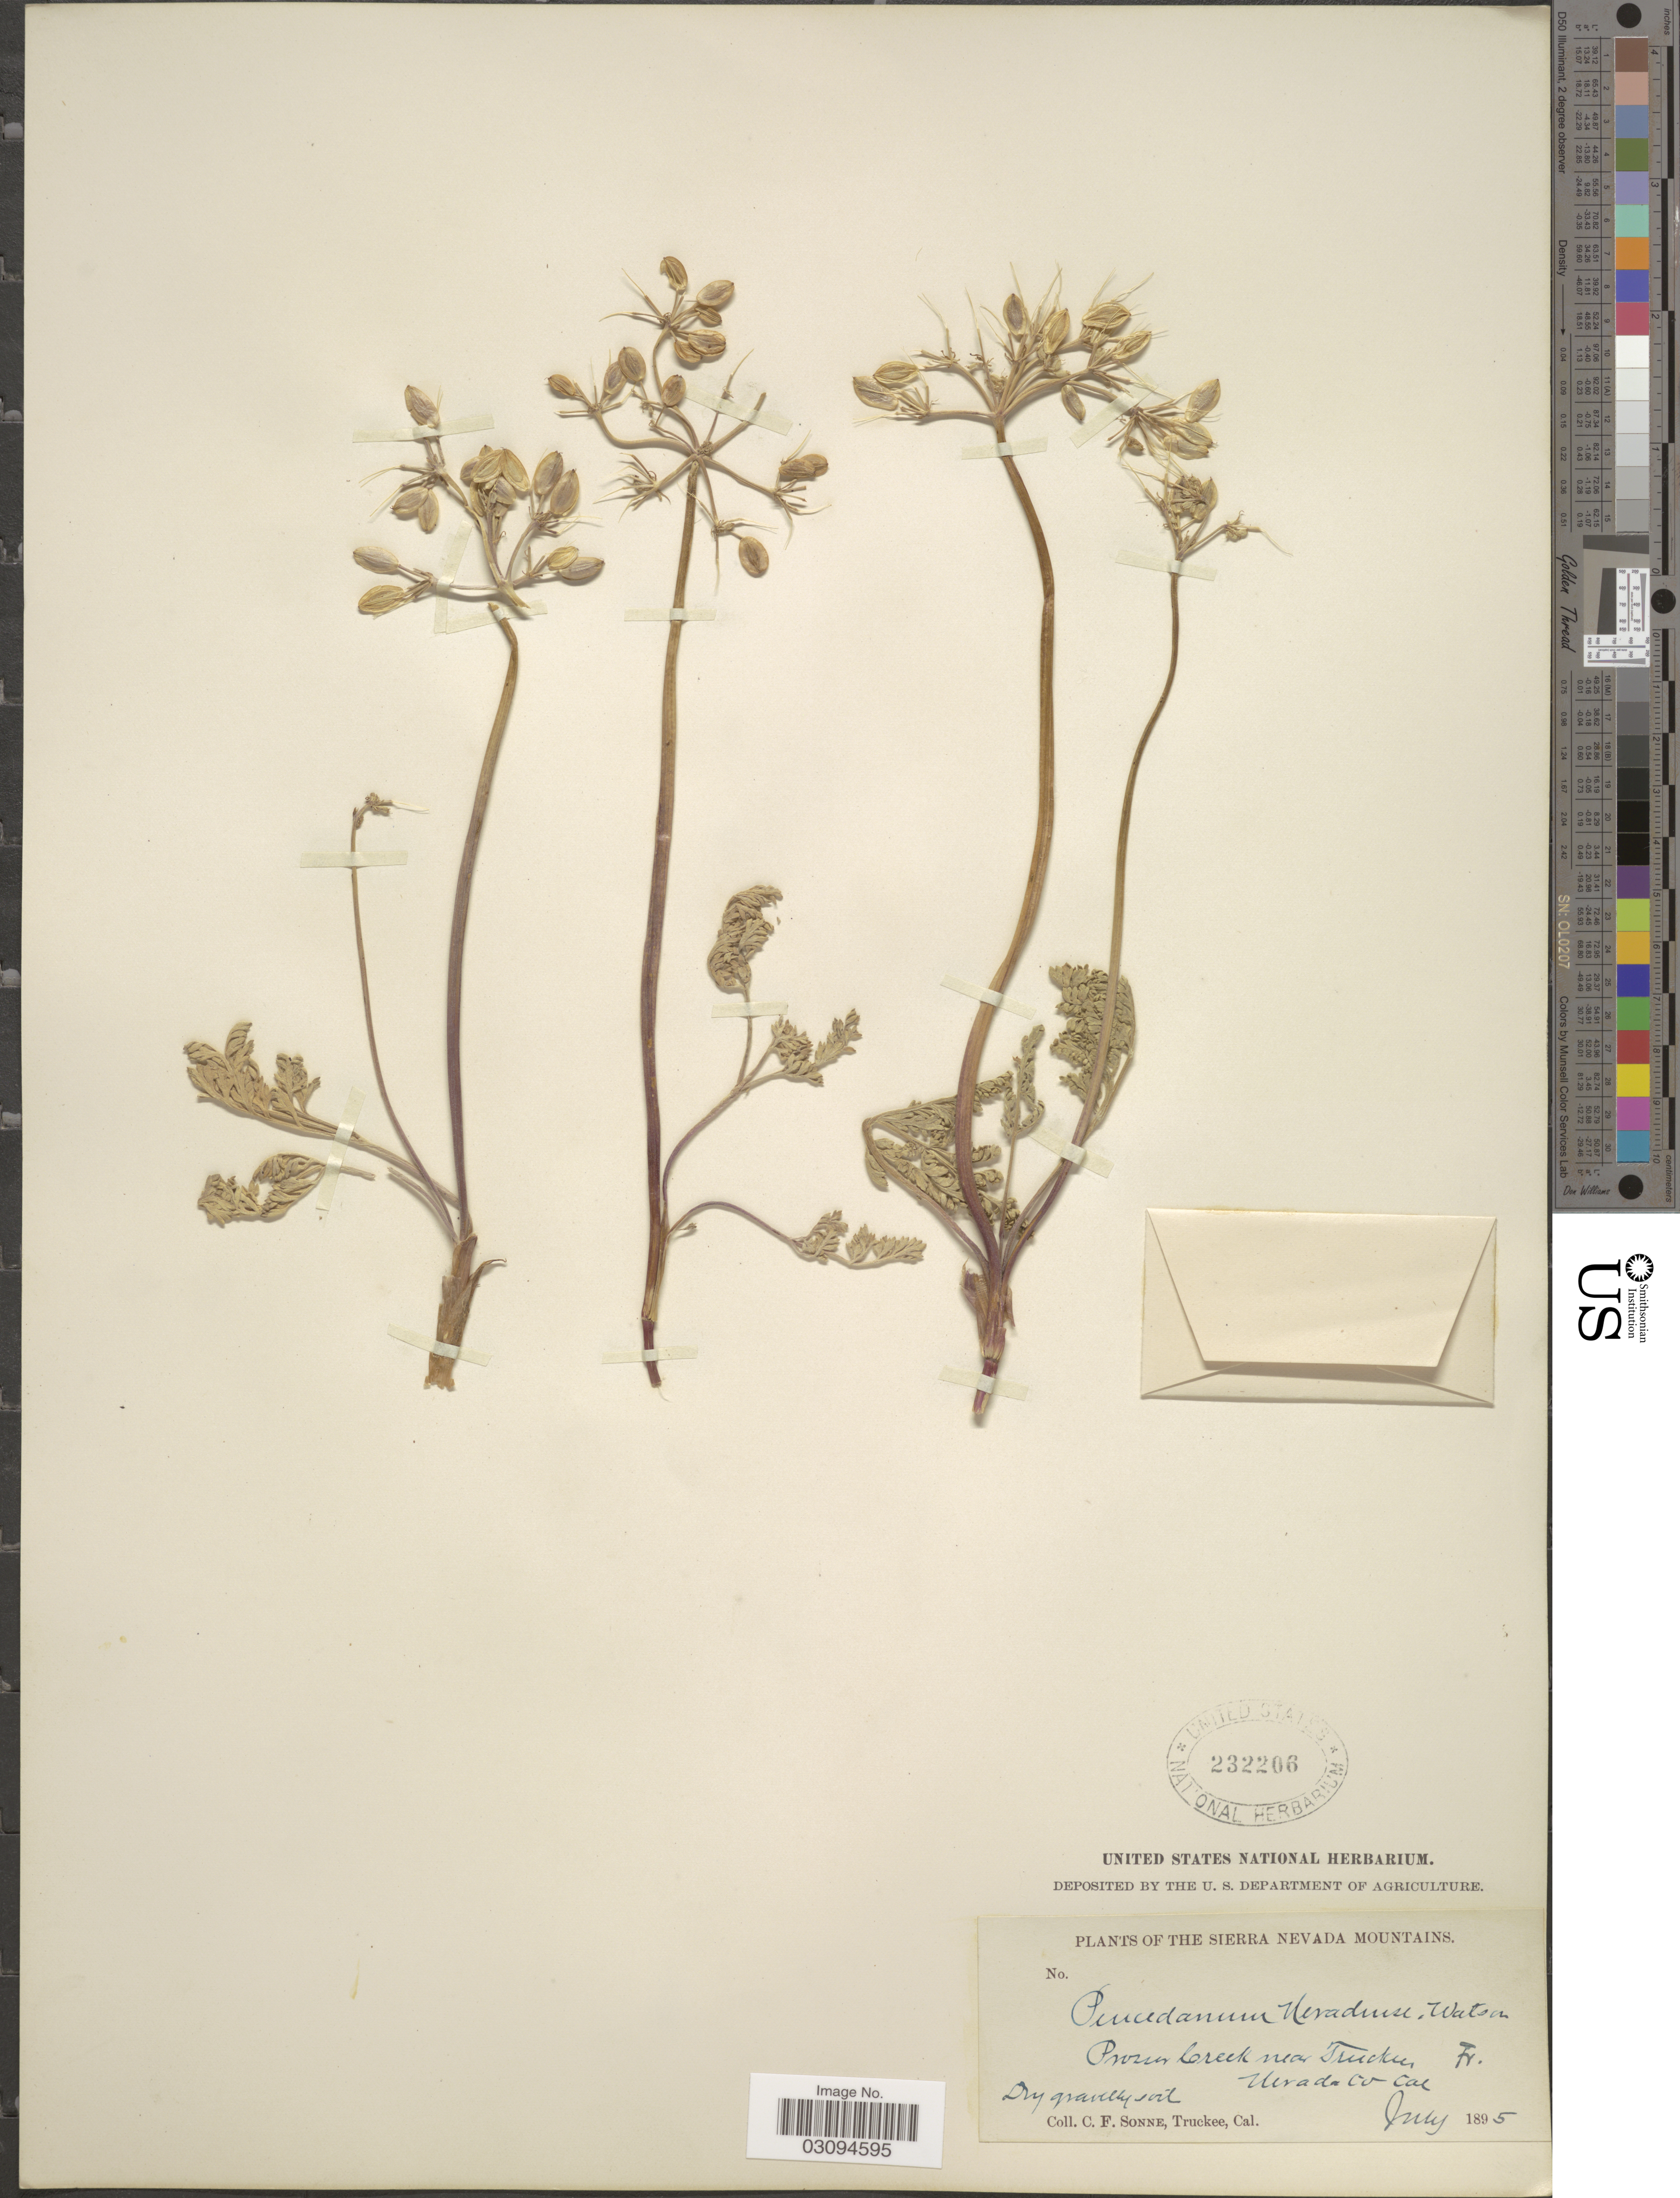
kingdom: Plantae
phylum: Tracheophyta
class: Magnoliopsida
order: Apiales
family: Apiaceae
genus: Lomatium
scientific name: Lomatium nevadense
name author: (S. Watson) J.M. Coult. & Rose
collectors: C. Sonne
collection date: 1895-07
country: United States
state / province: Nevada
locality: The Sierra Nevada Mountains. Prosser Creek near Truckee. Nevada Co Cal.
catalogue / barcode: US 232206